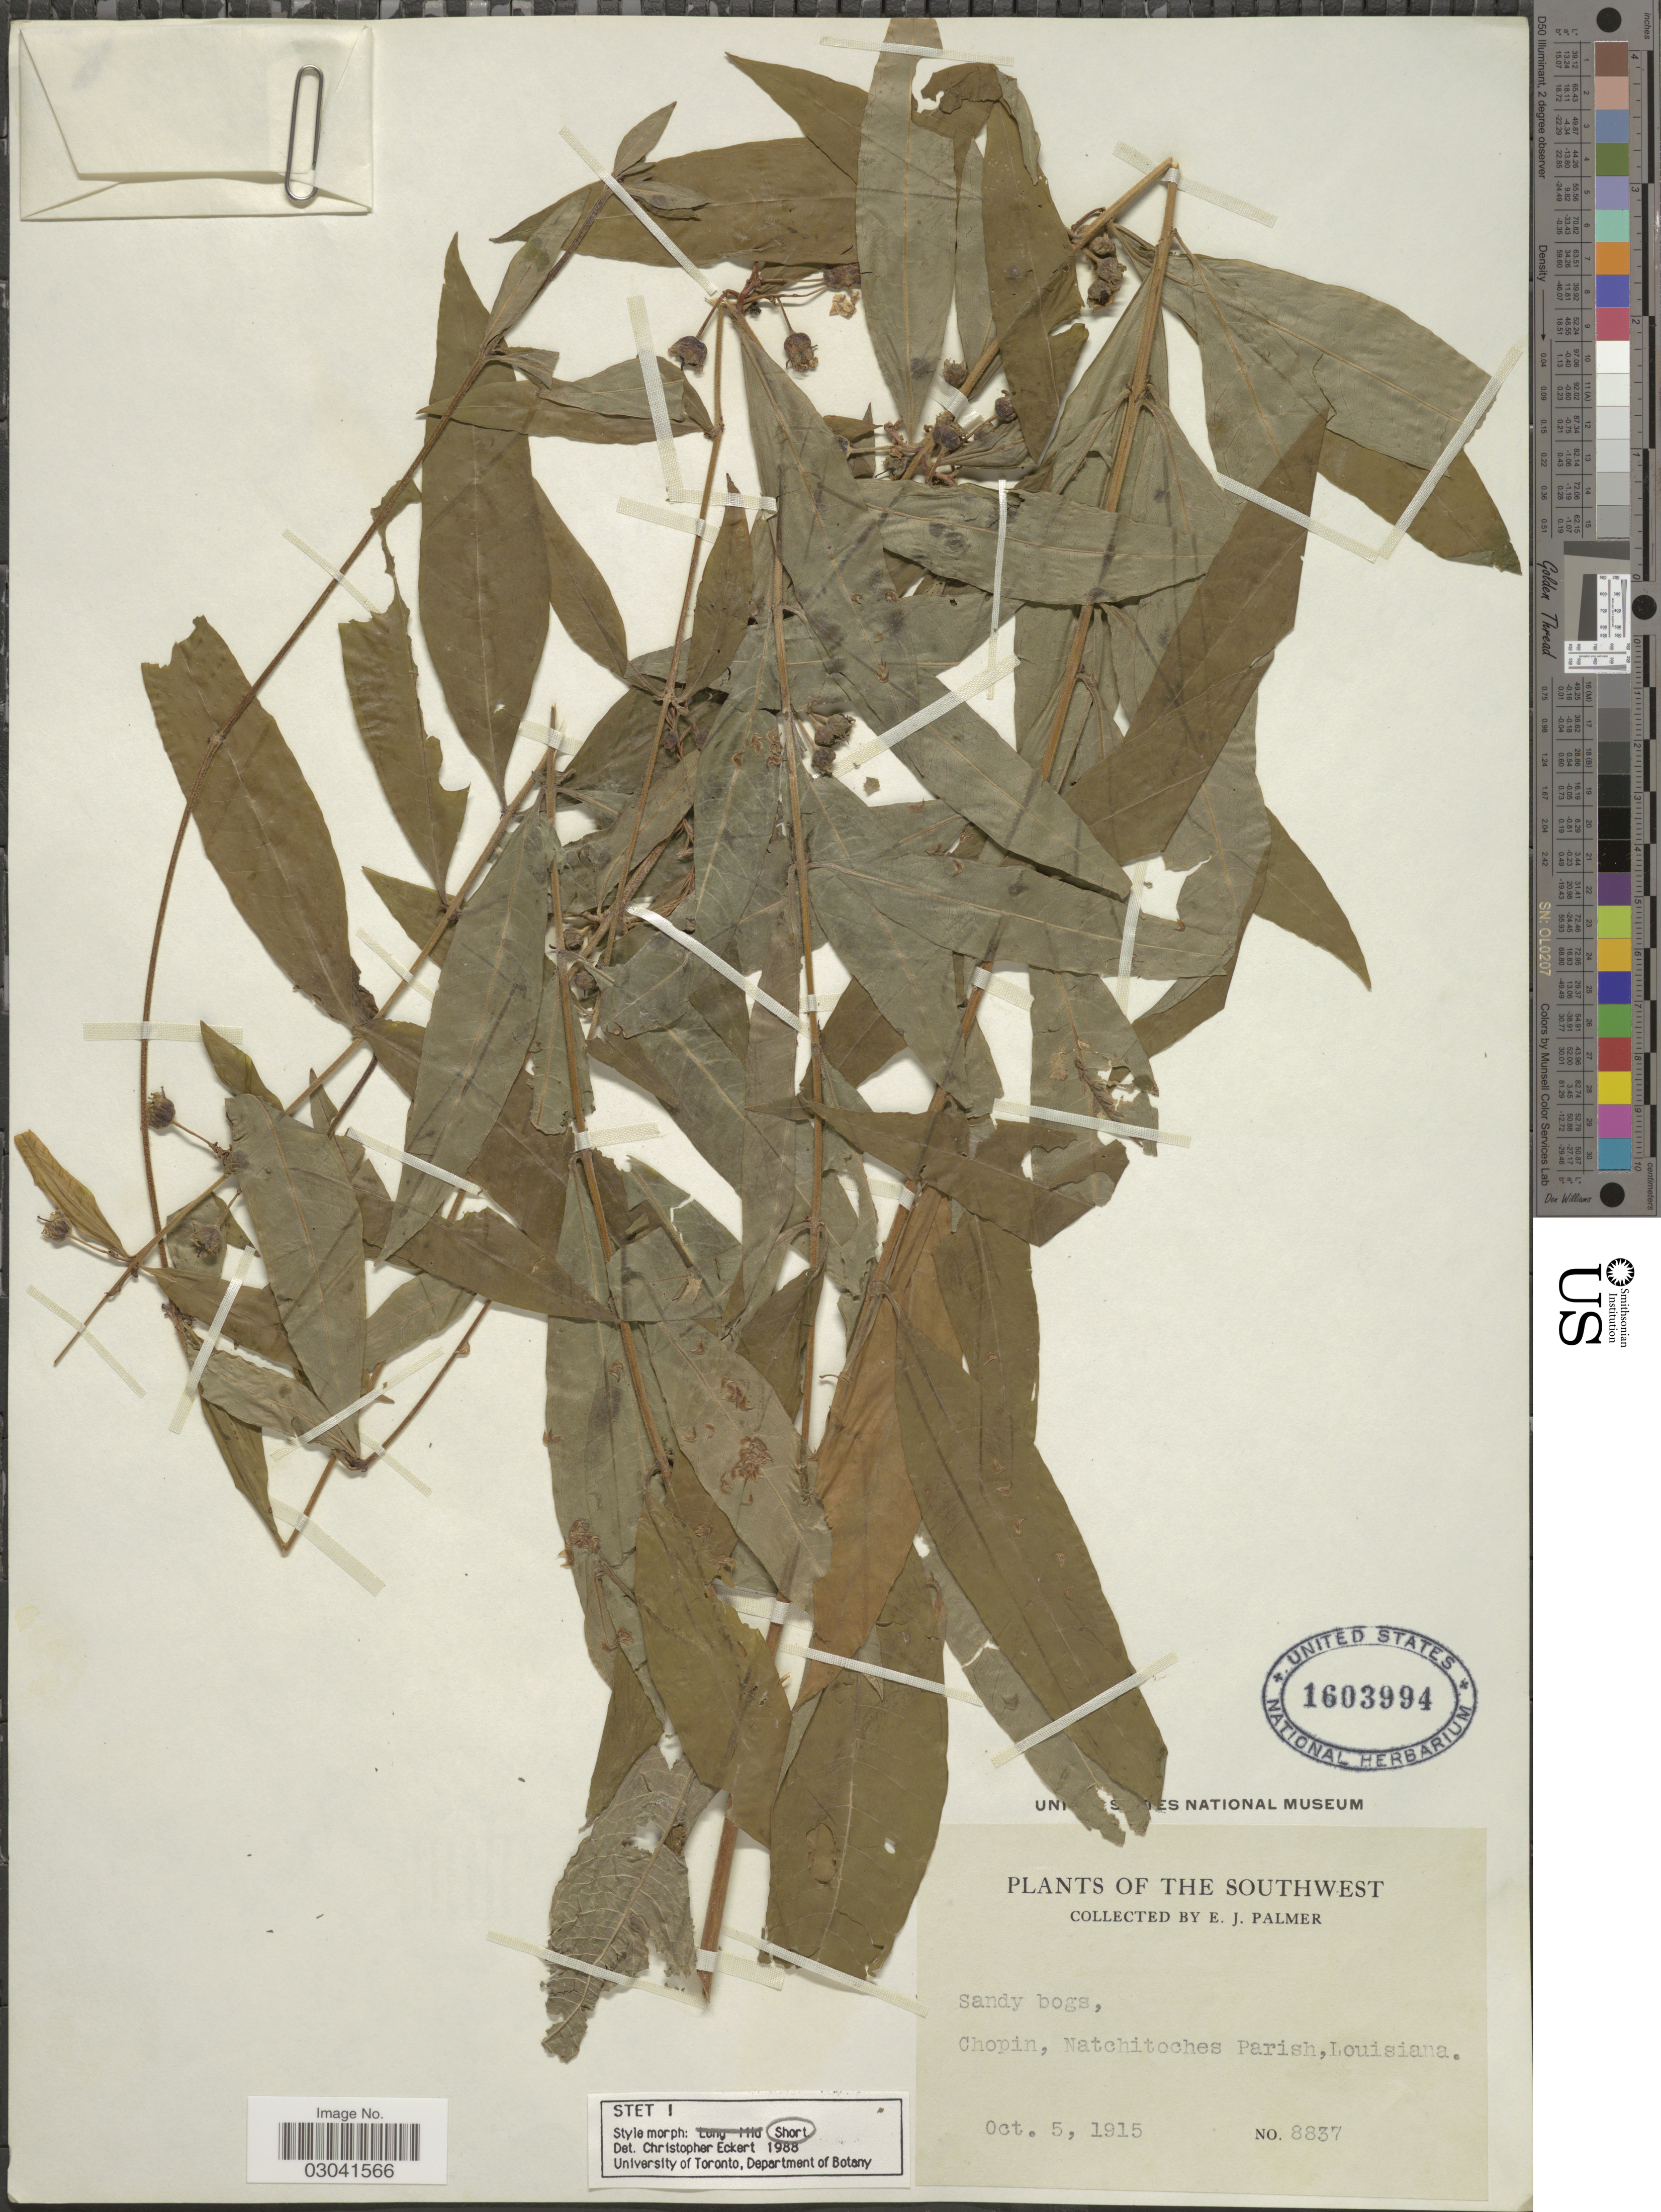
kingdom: Plantae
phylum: Tracheophyta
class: Magnoliopsida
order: Myrtales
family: Lythraceae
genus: Decodon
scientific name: Decodon verticillatus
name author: (L.) Elliott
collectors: E. J. Palmer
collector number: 8837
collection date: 1915-10-05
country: United States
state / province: Louisiana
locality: The Southwest. Chopin, Natchitoches Parish.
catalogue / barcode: US 1603994